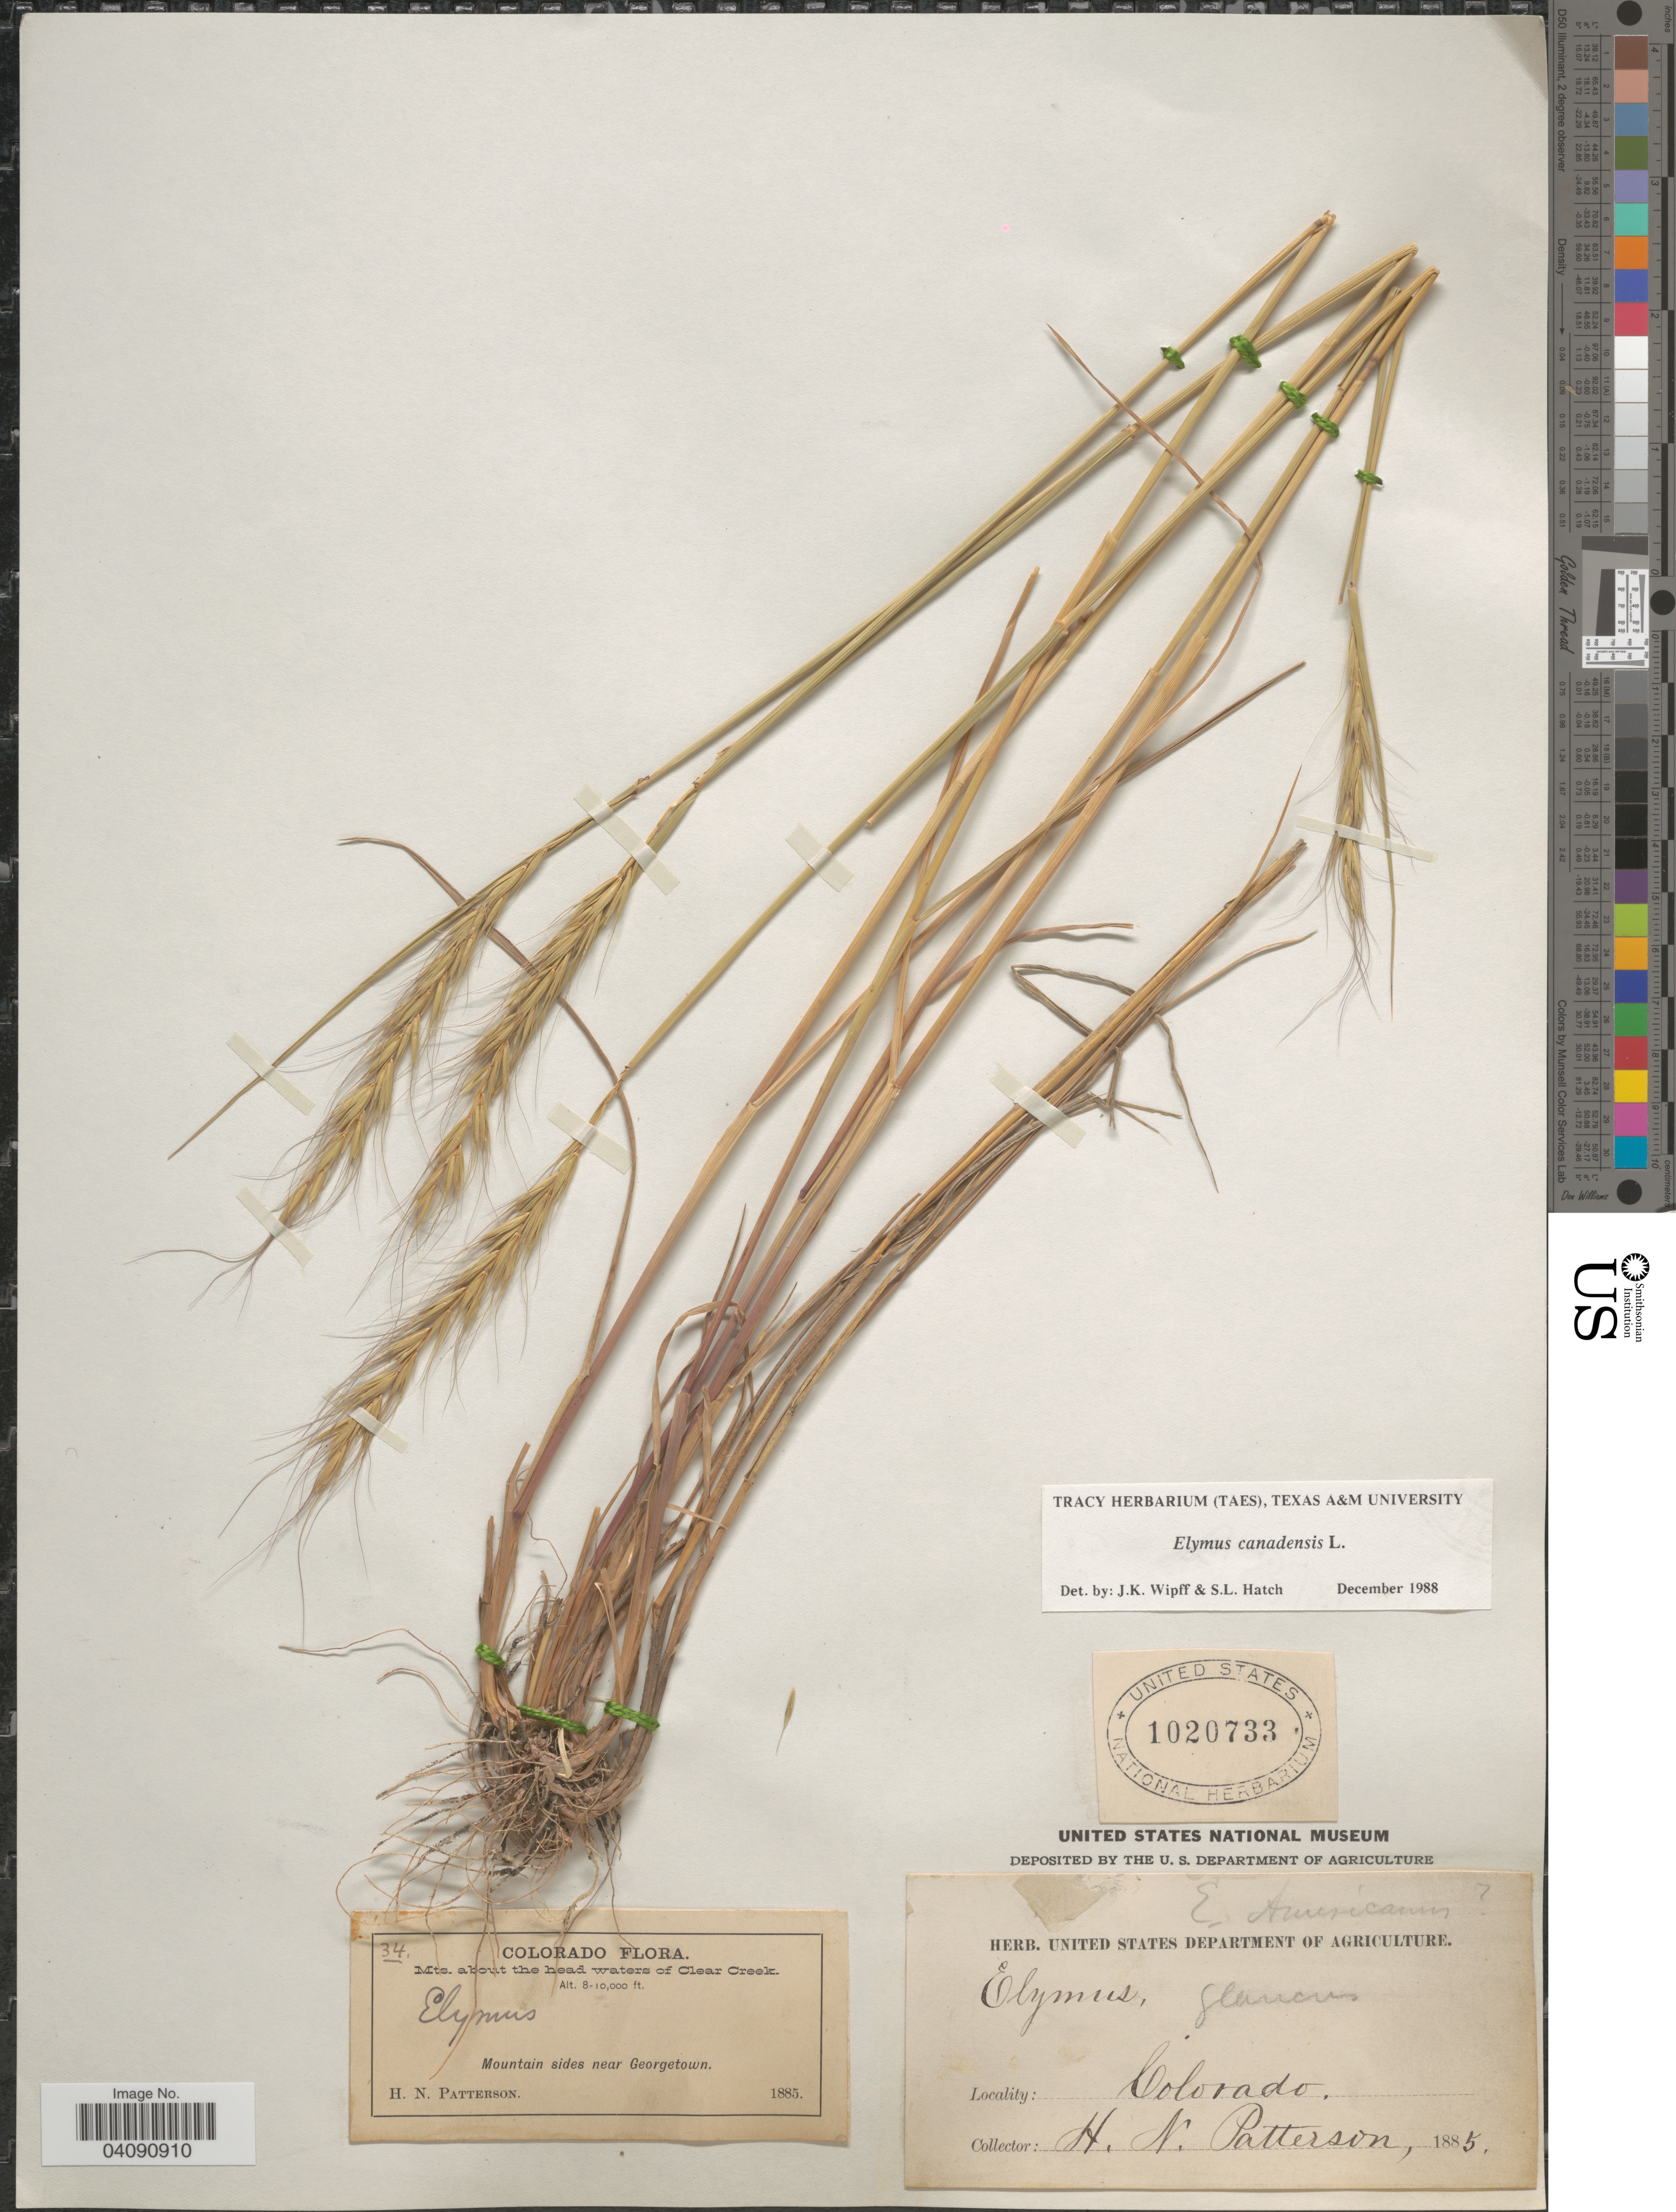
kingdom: Plantae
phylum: Tracheophyta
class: Liliopsida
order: Poales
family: Poaceae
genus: Elymus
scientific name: Elymus canadensis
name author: L.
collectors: H. N. Patterson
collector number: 34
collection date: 1885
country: United States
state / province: Colorado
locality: Mts. above the head waters of Clear Creek. Mountain sides near Georgetown.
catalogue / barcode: US 1020733